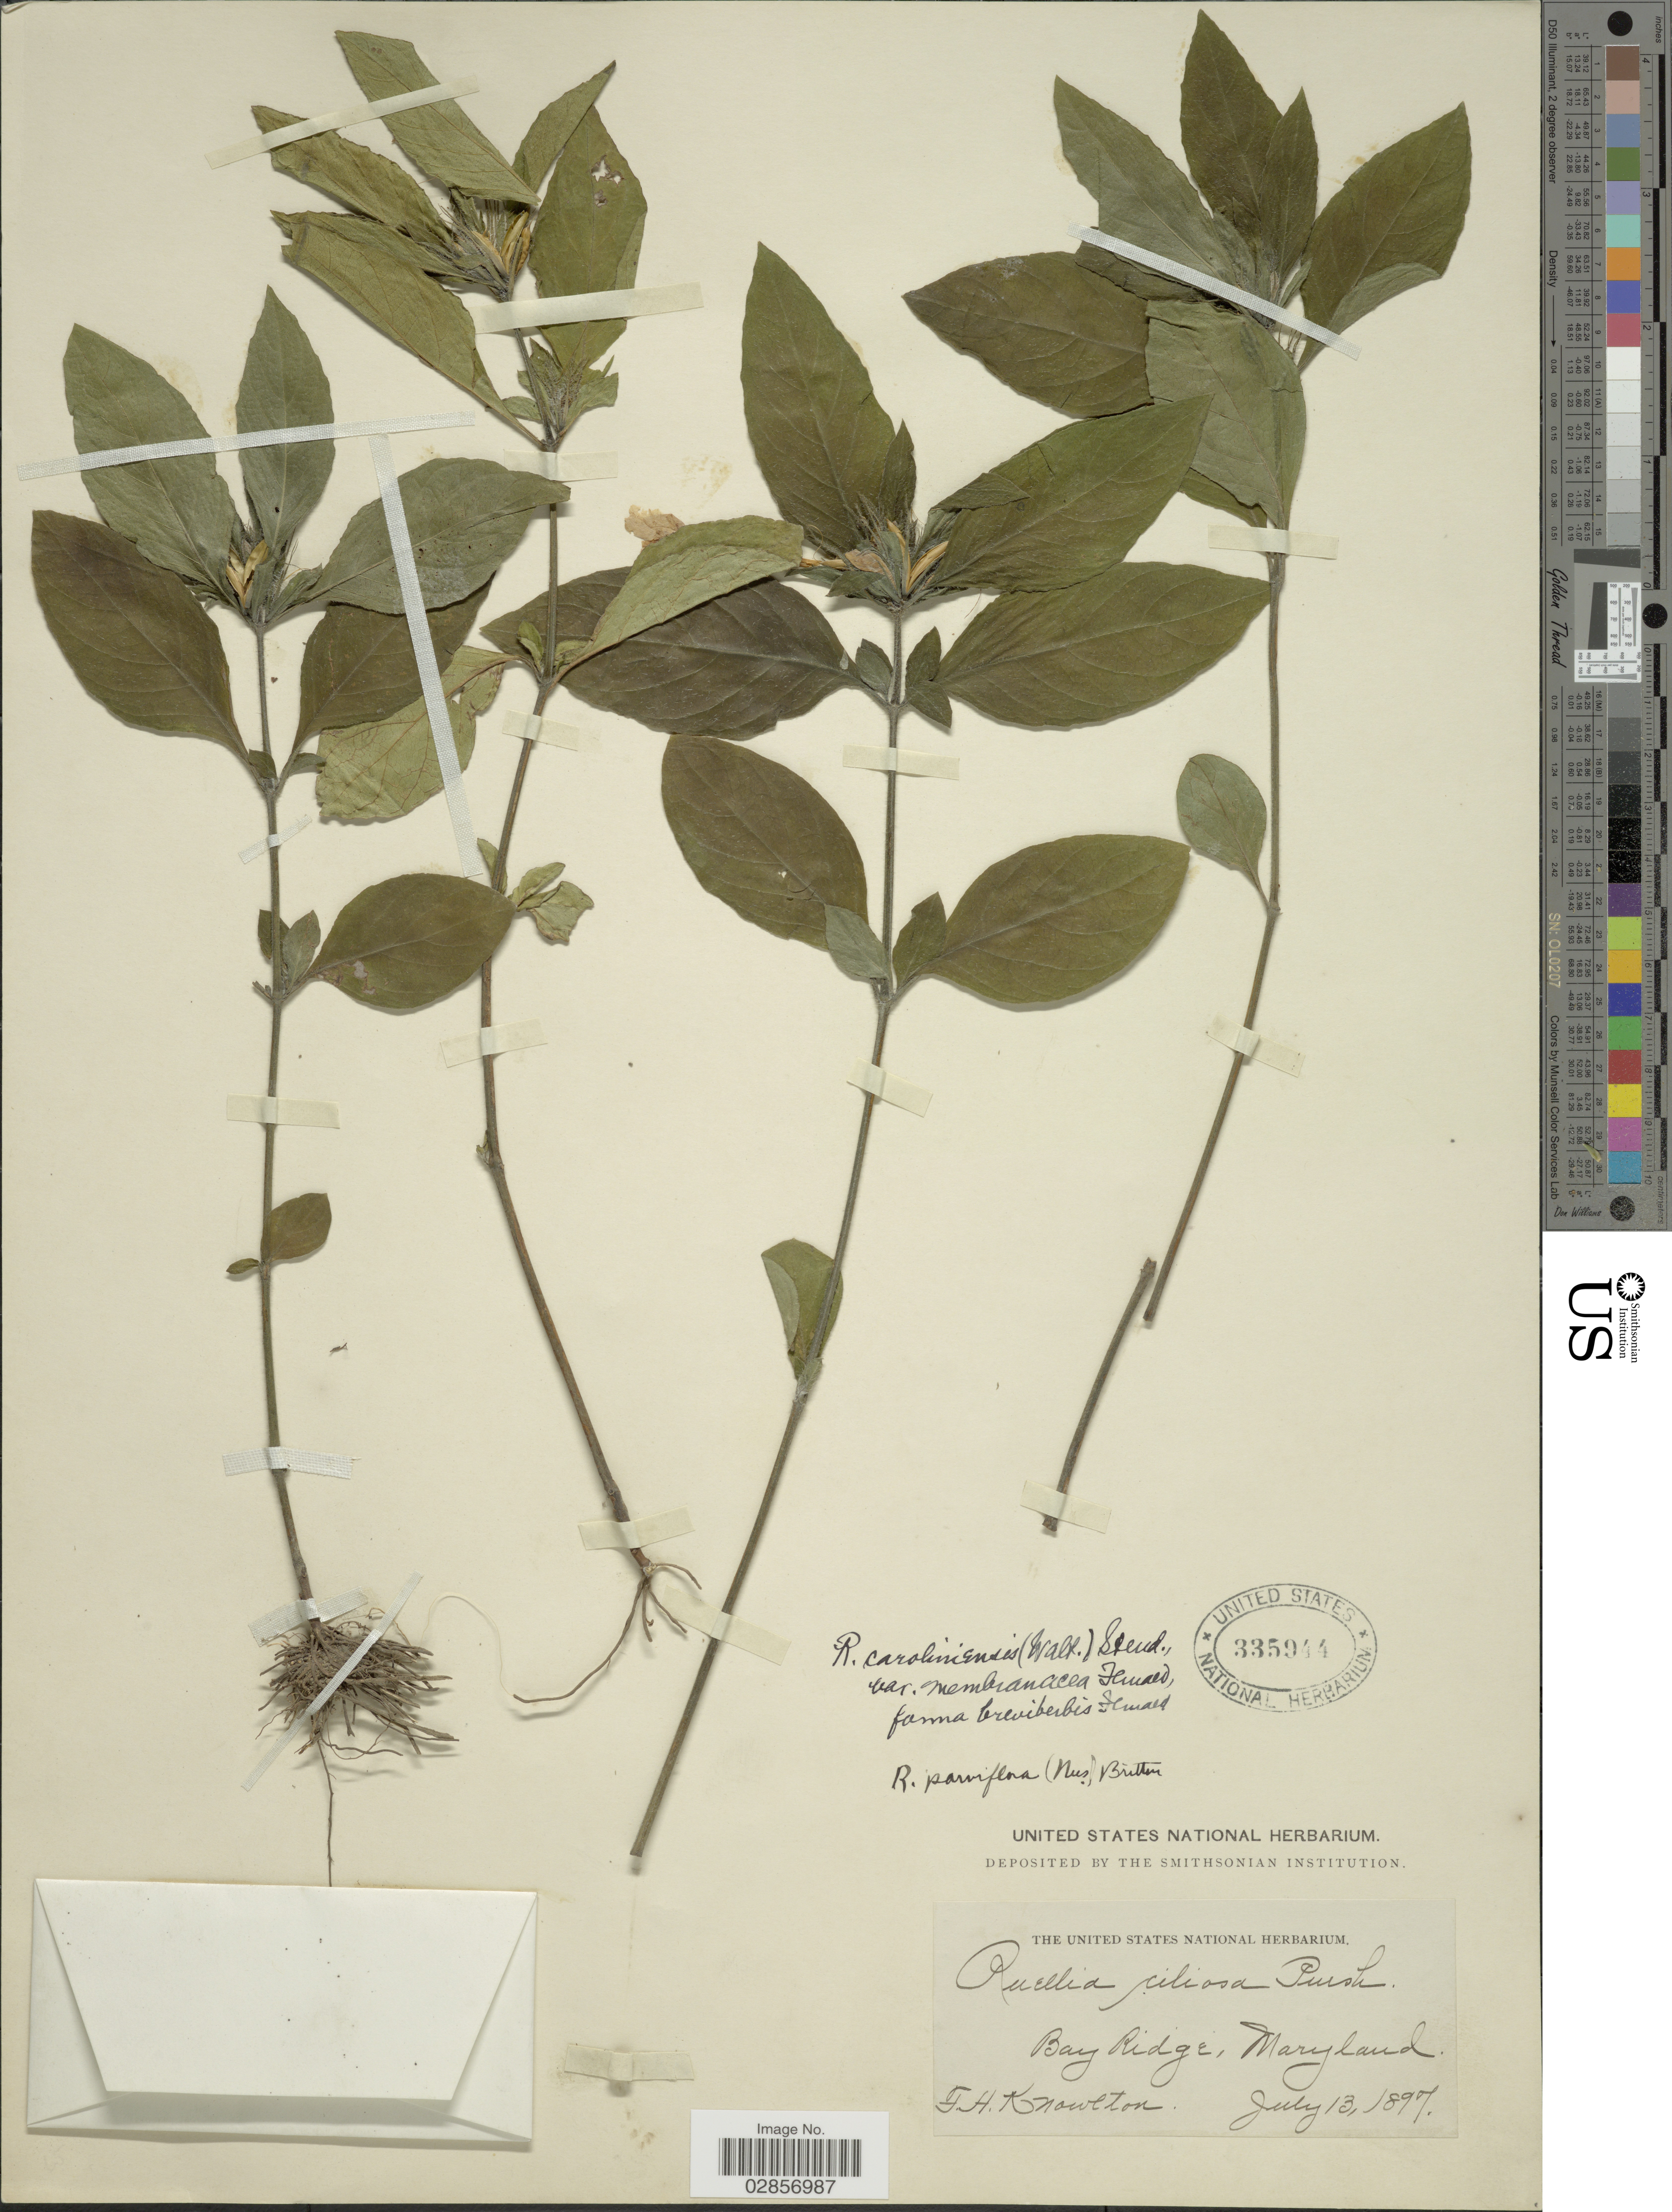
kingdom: Plantae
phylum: Tracheophyta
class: Magnoliopsida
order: Lamiales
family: Acanthaceae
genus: Ruellia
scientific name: Ruellia caroliniensis f. breviberbis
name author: Fernald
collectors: F. H. Knowlton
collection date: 1897-07-13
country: United States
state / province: Maryland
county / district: Anne Arundel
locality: Bay Ridge, Maryland.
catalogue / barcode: US 335944